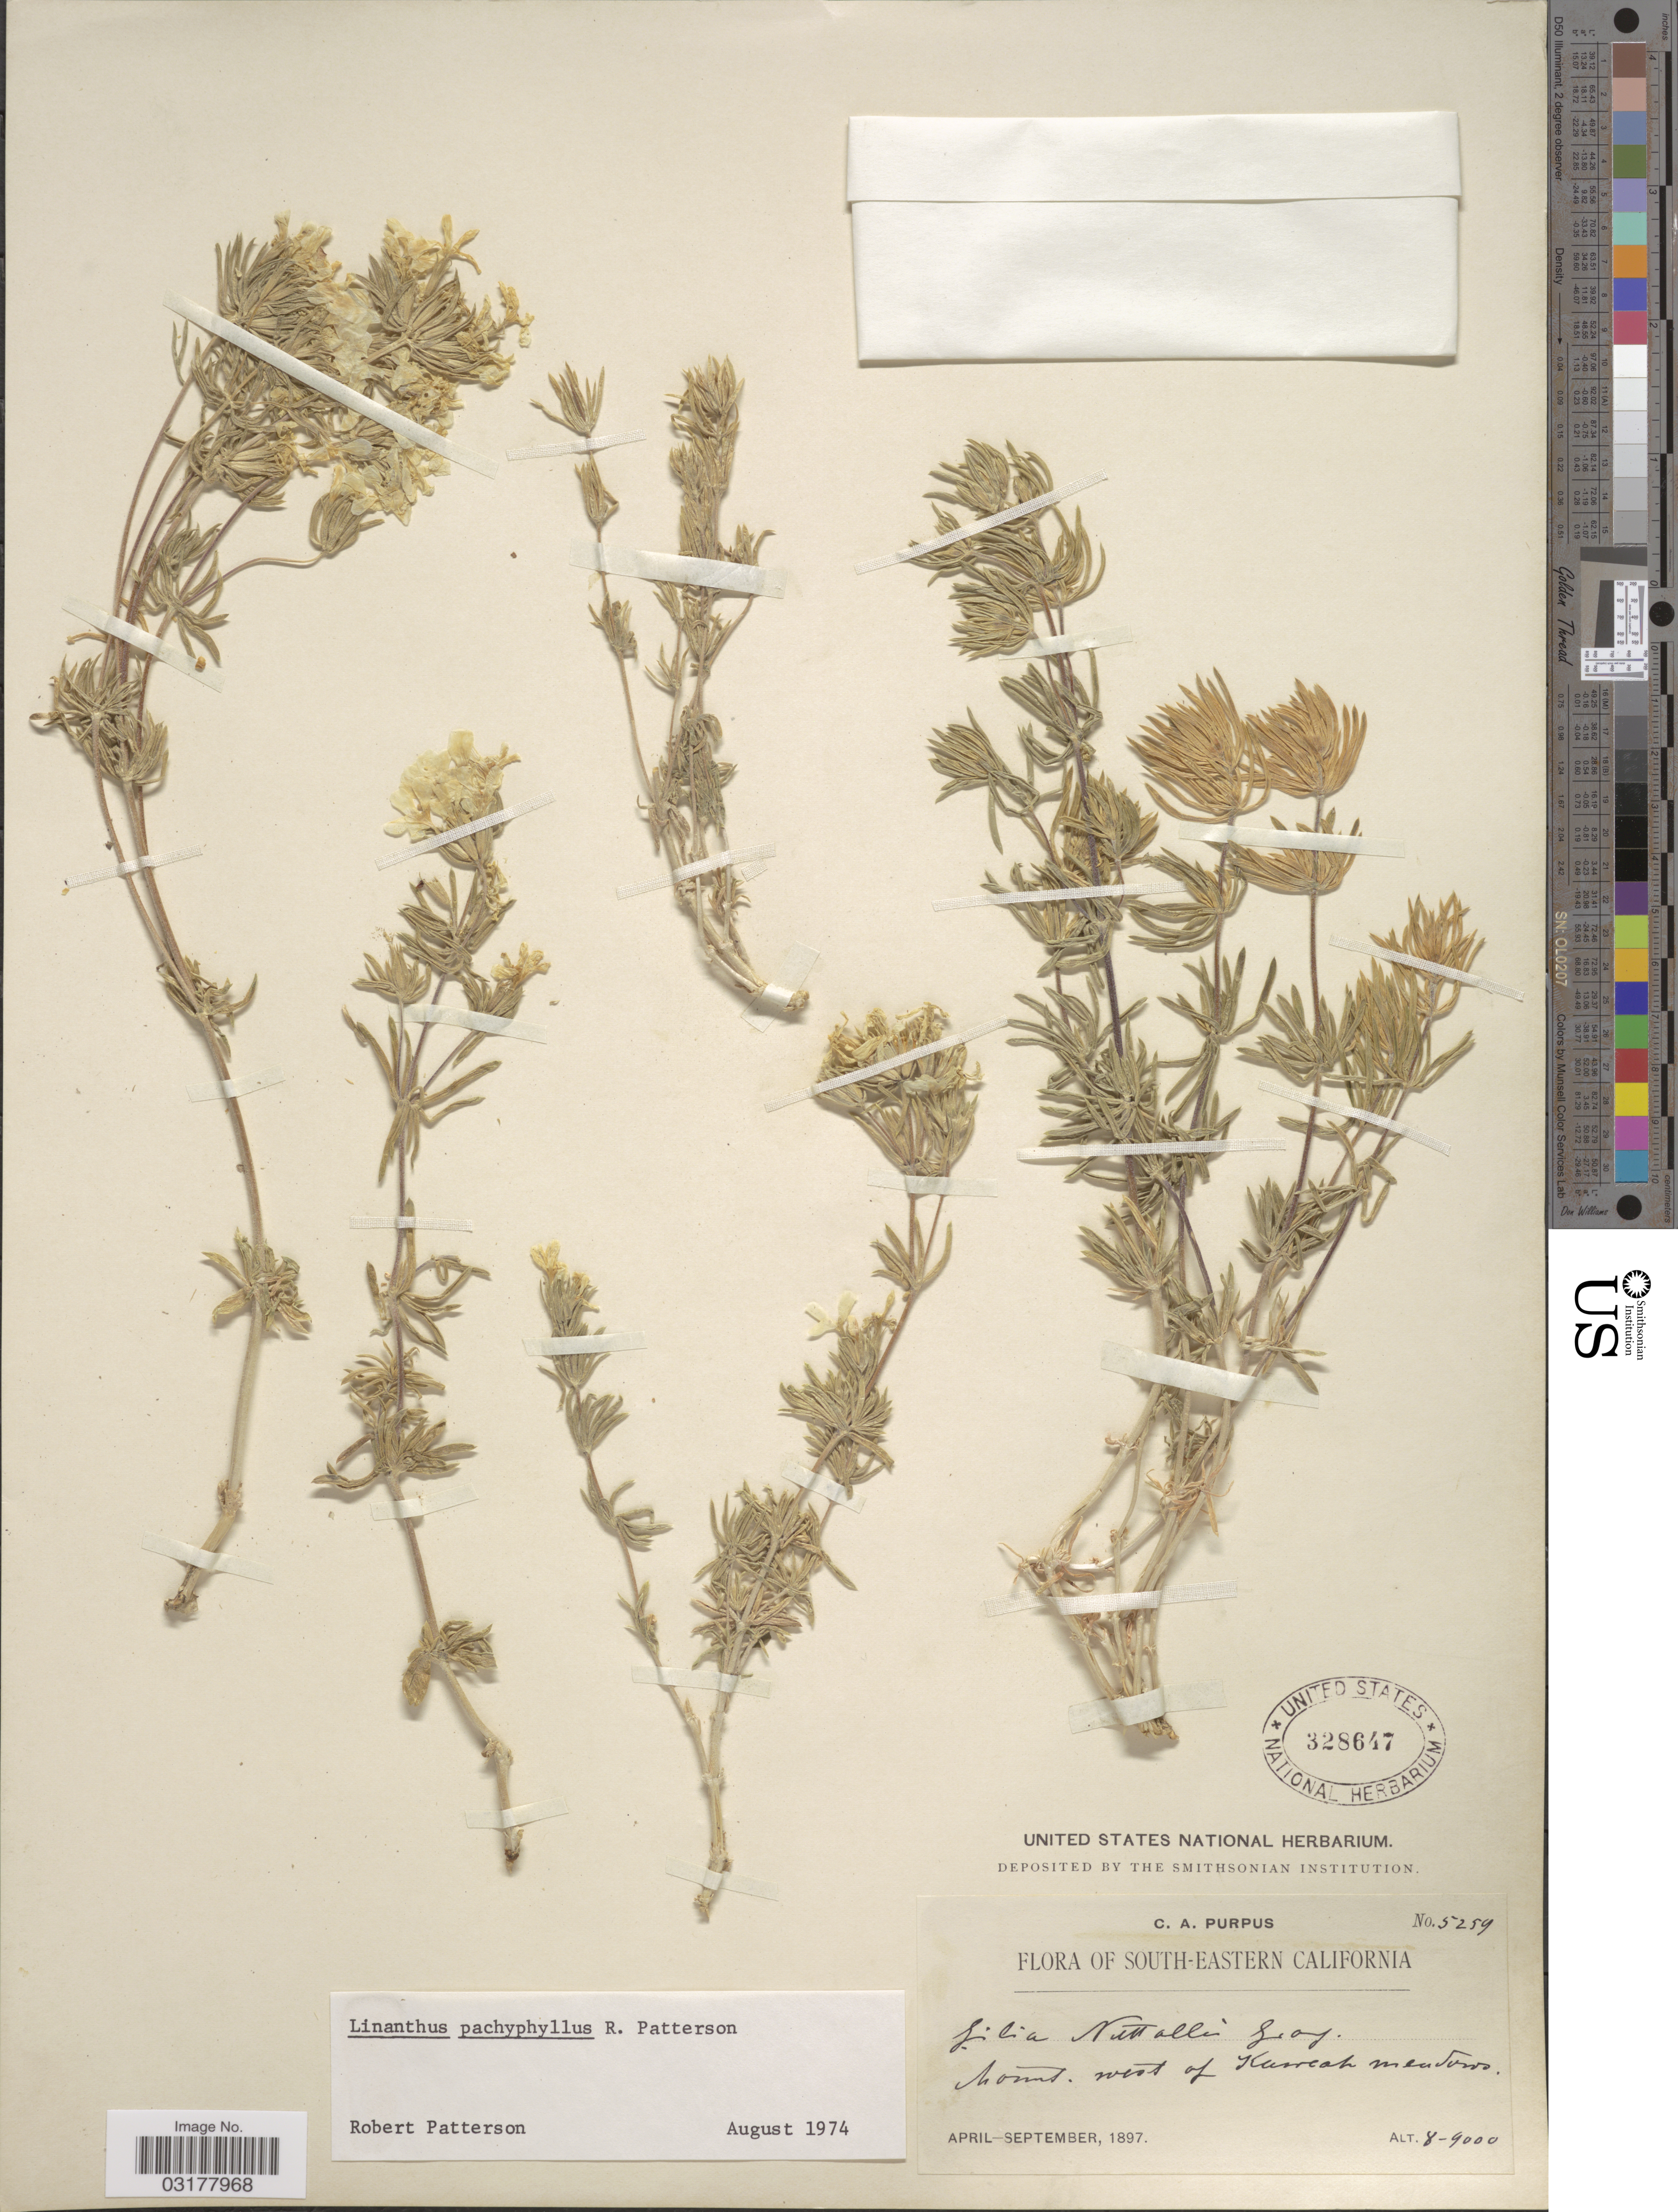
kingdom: Plantae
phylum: Tracheophyta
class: Magnoliopsida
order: Ericales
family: Polemoniaceae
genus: Leptosiphon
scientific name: Leptosiphon pachyphyllus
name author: (R. Patt.) J.M. Porter & L.A. Johnson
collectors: C. A. Purpus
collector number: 5259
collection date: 1897-04/1897-09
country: United States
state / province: California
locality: South-Eastern California, Mount. west of Kaweah meadows.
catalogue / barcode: US 328647